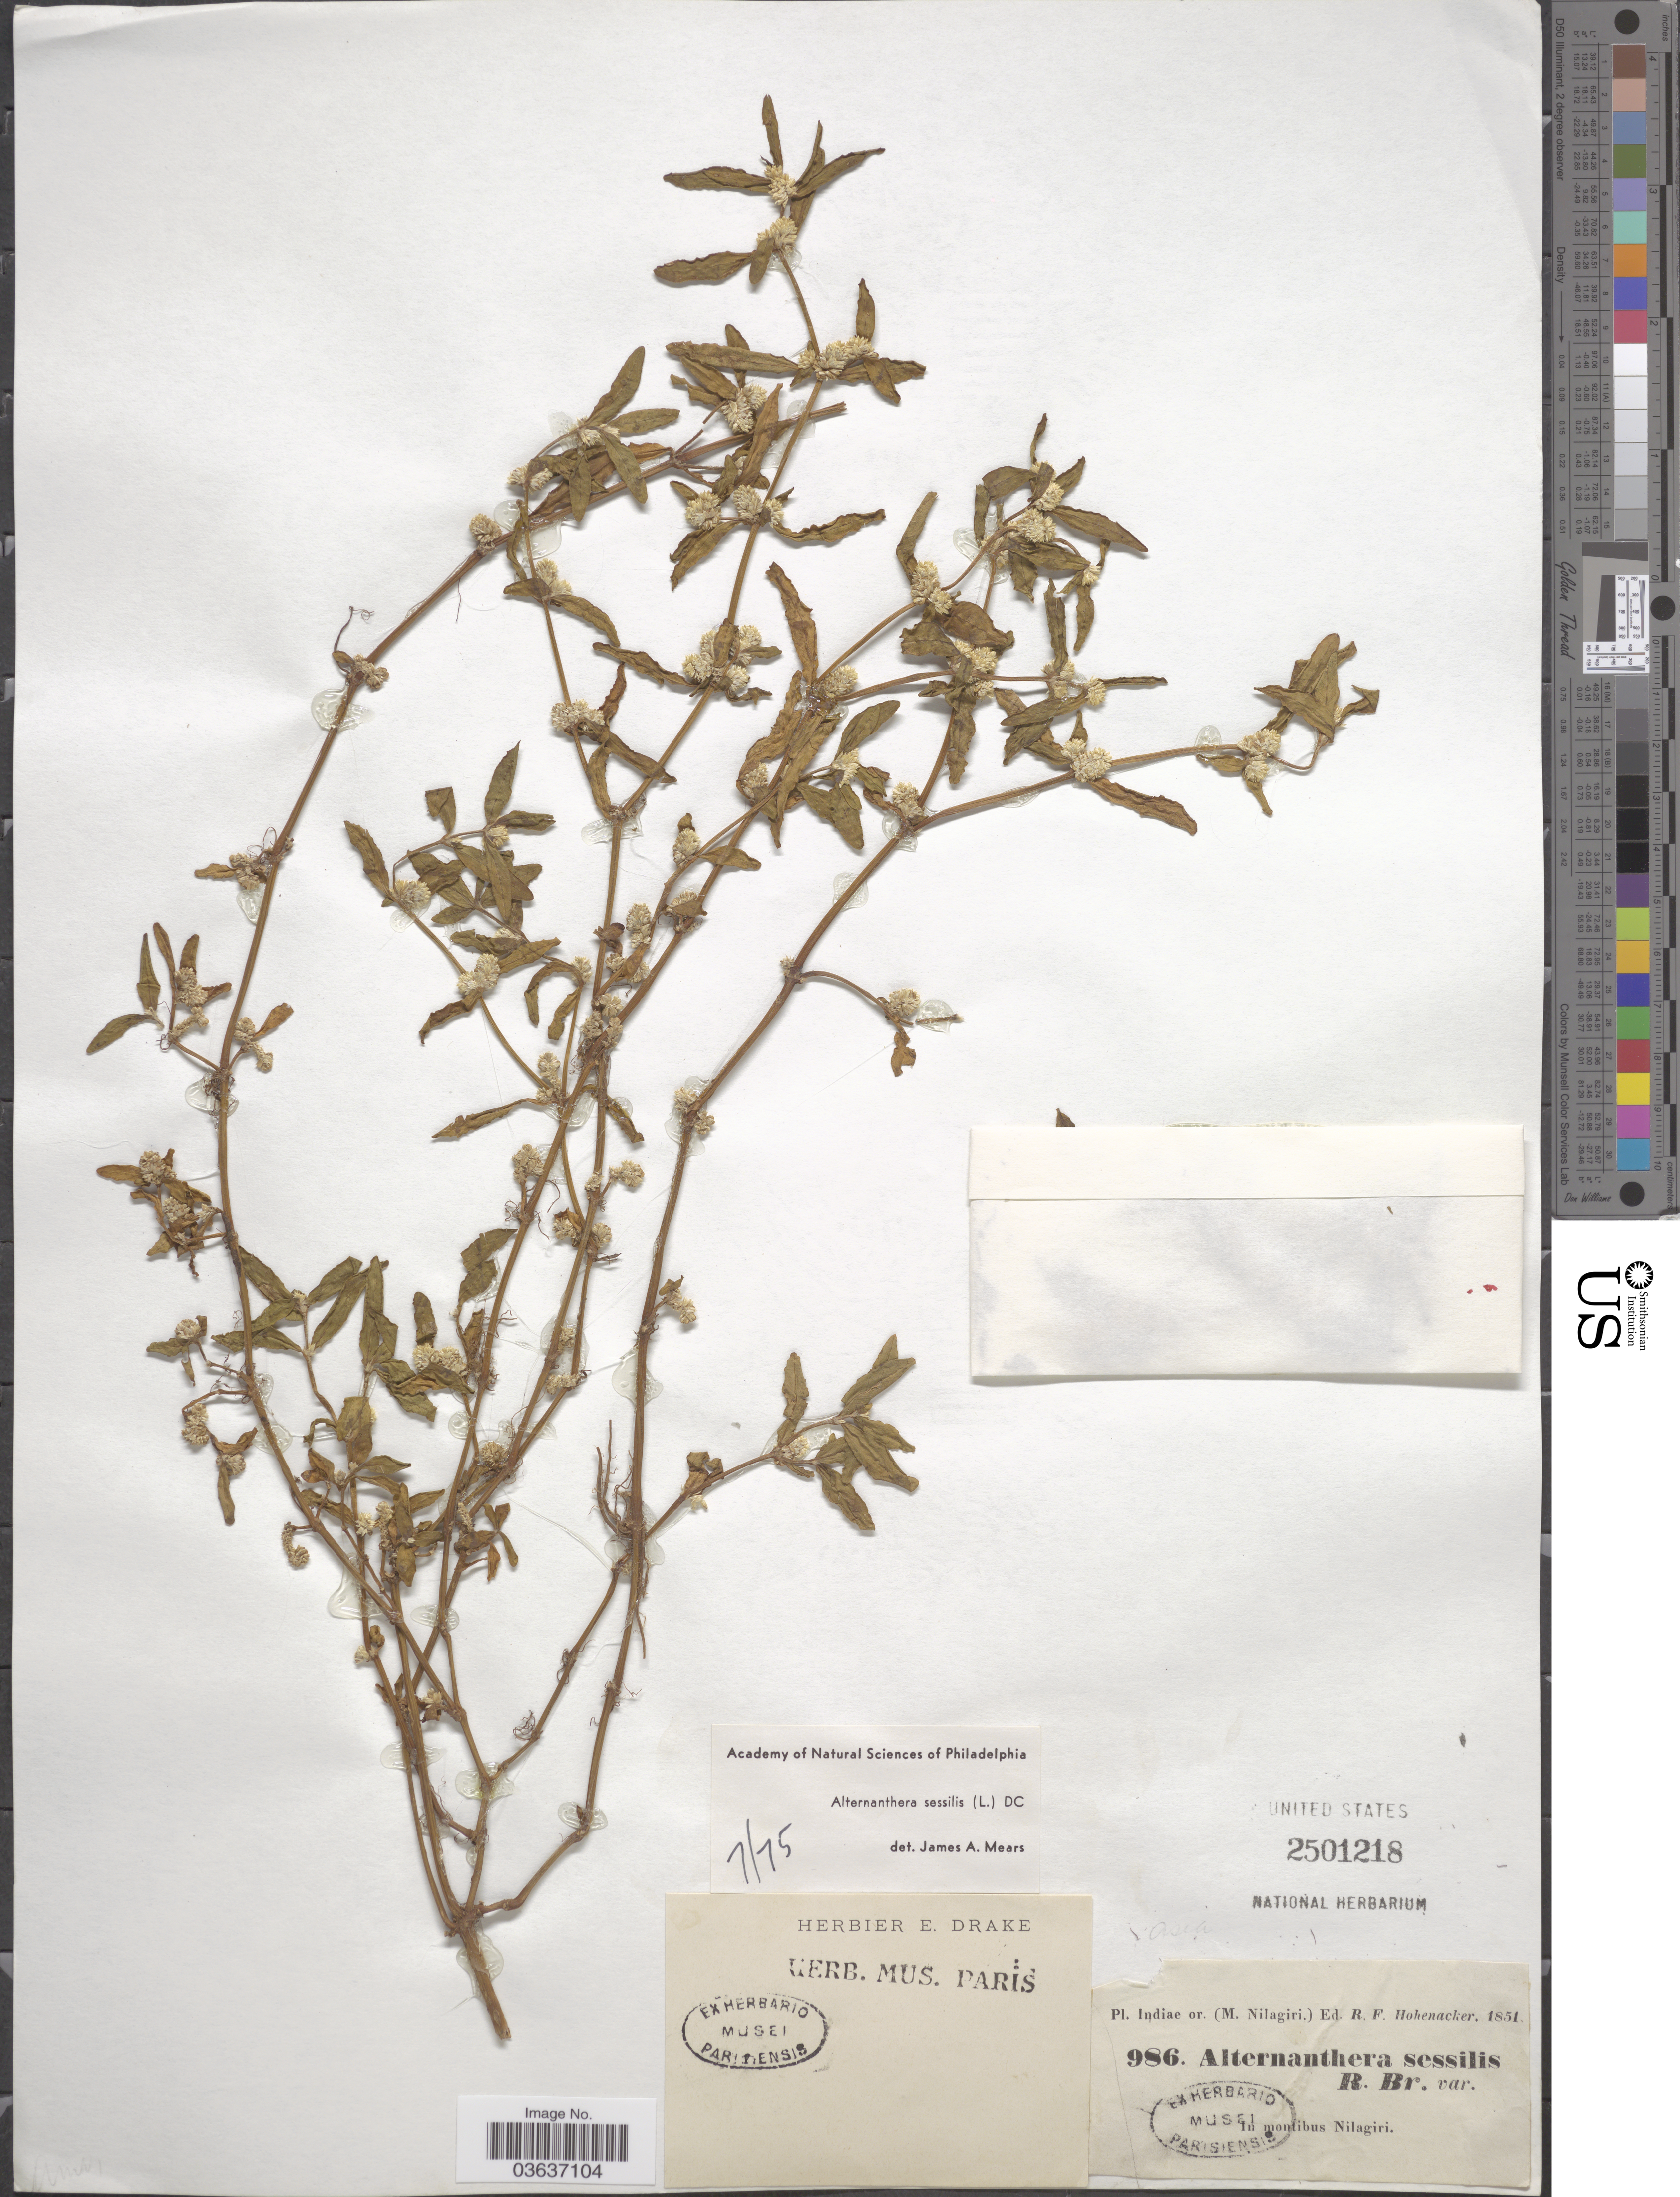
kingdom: Plantae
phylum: Tracheophyta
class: Magnoliopsida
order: Caryophyllales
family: Amaranthaceae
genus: Alternanthera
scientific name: Alternanthera sessilis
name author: (L.) DC.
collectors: R. F. Hohenacker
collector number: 986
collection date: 1851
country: India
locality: (M. Nilagiri.). In montibus Nilagiri.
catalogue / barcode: US 2501218